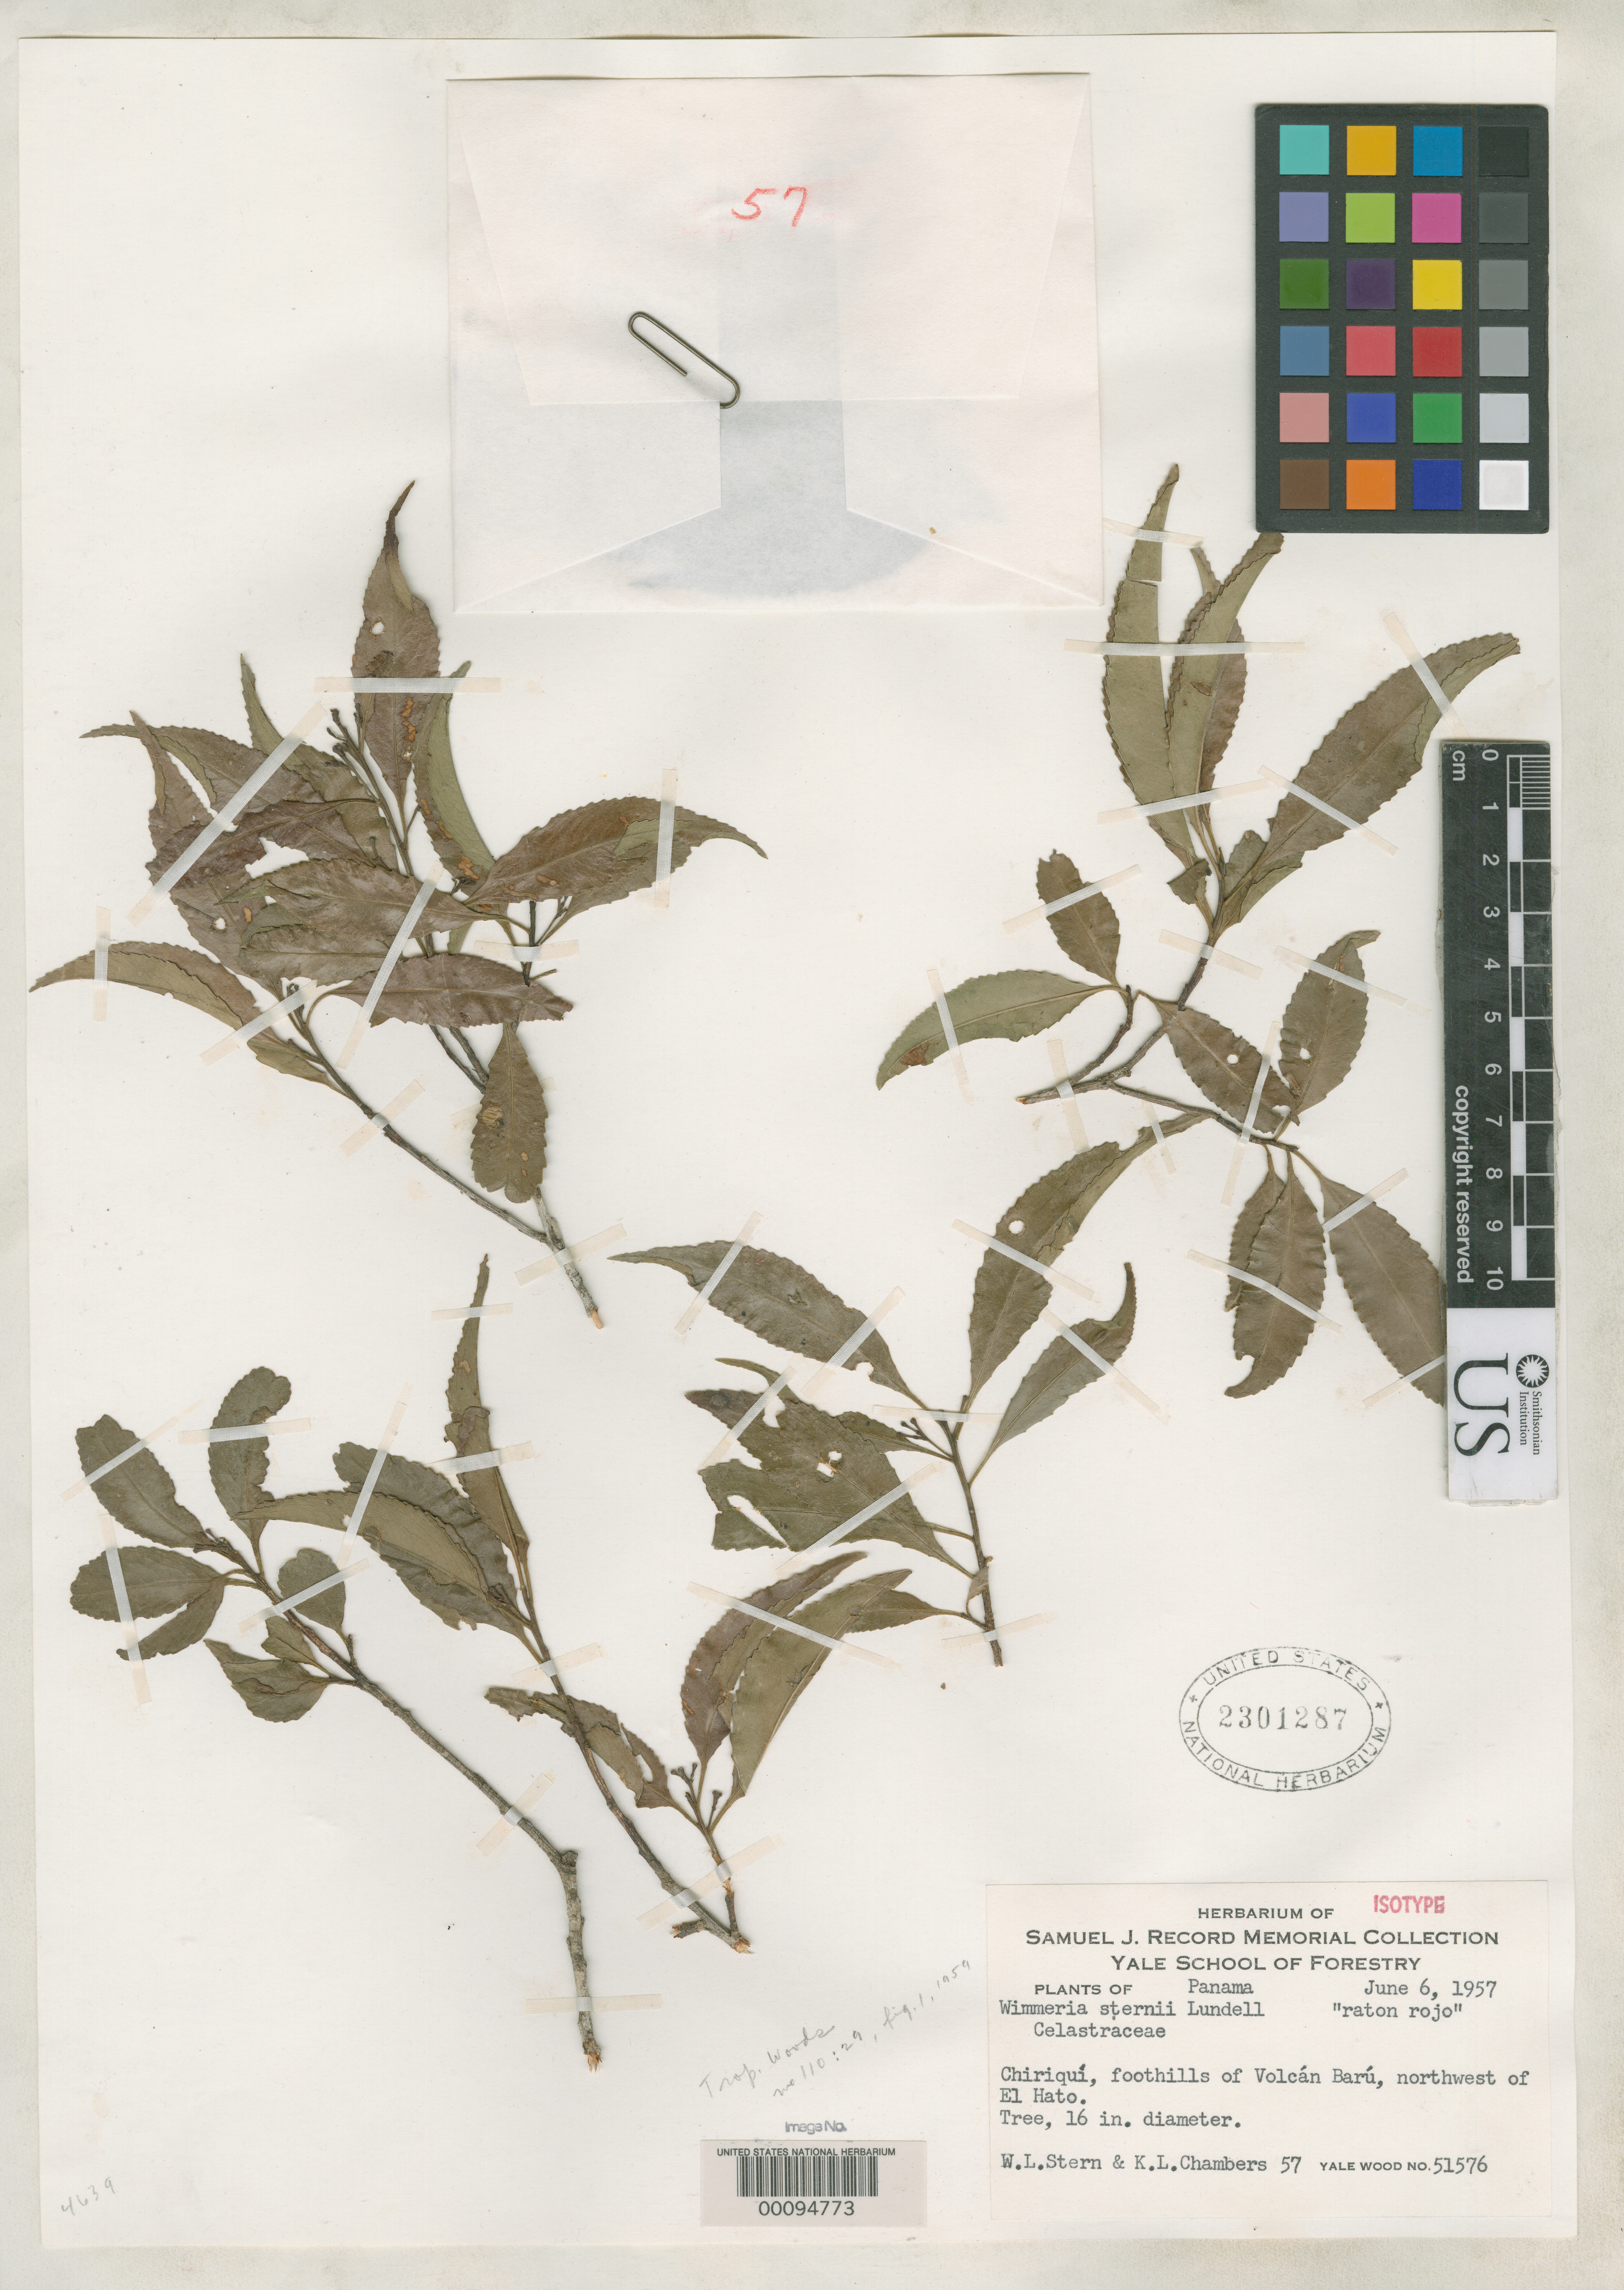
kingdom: Plantae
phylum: Tracheophyta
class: Magnoliopsida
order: Celastrales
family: Celastraceae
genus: Wimmeria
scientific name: Wimmeria sternii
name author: Lundell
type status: Isotype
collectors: W. L. Stern & K. L. Chambers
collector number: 57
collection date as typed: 06 Jun 1957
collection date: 1957-06-06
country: Panama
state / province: Chiriquí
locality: Foothills of Volcan Baru, NW of el Hato.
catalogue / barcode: US 2301287